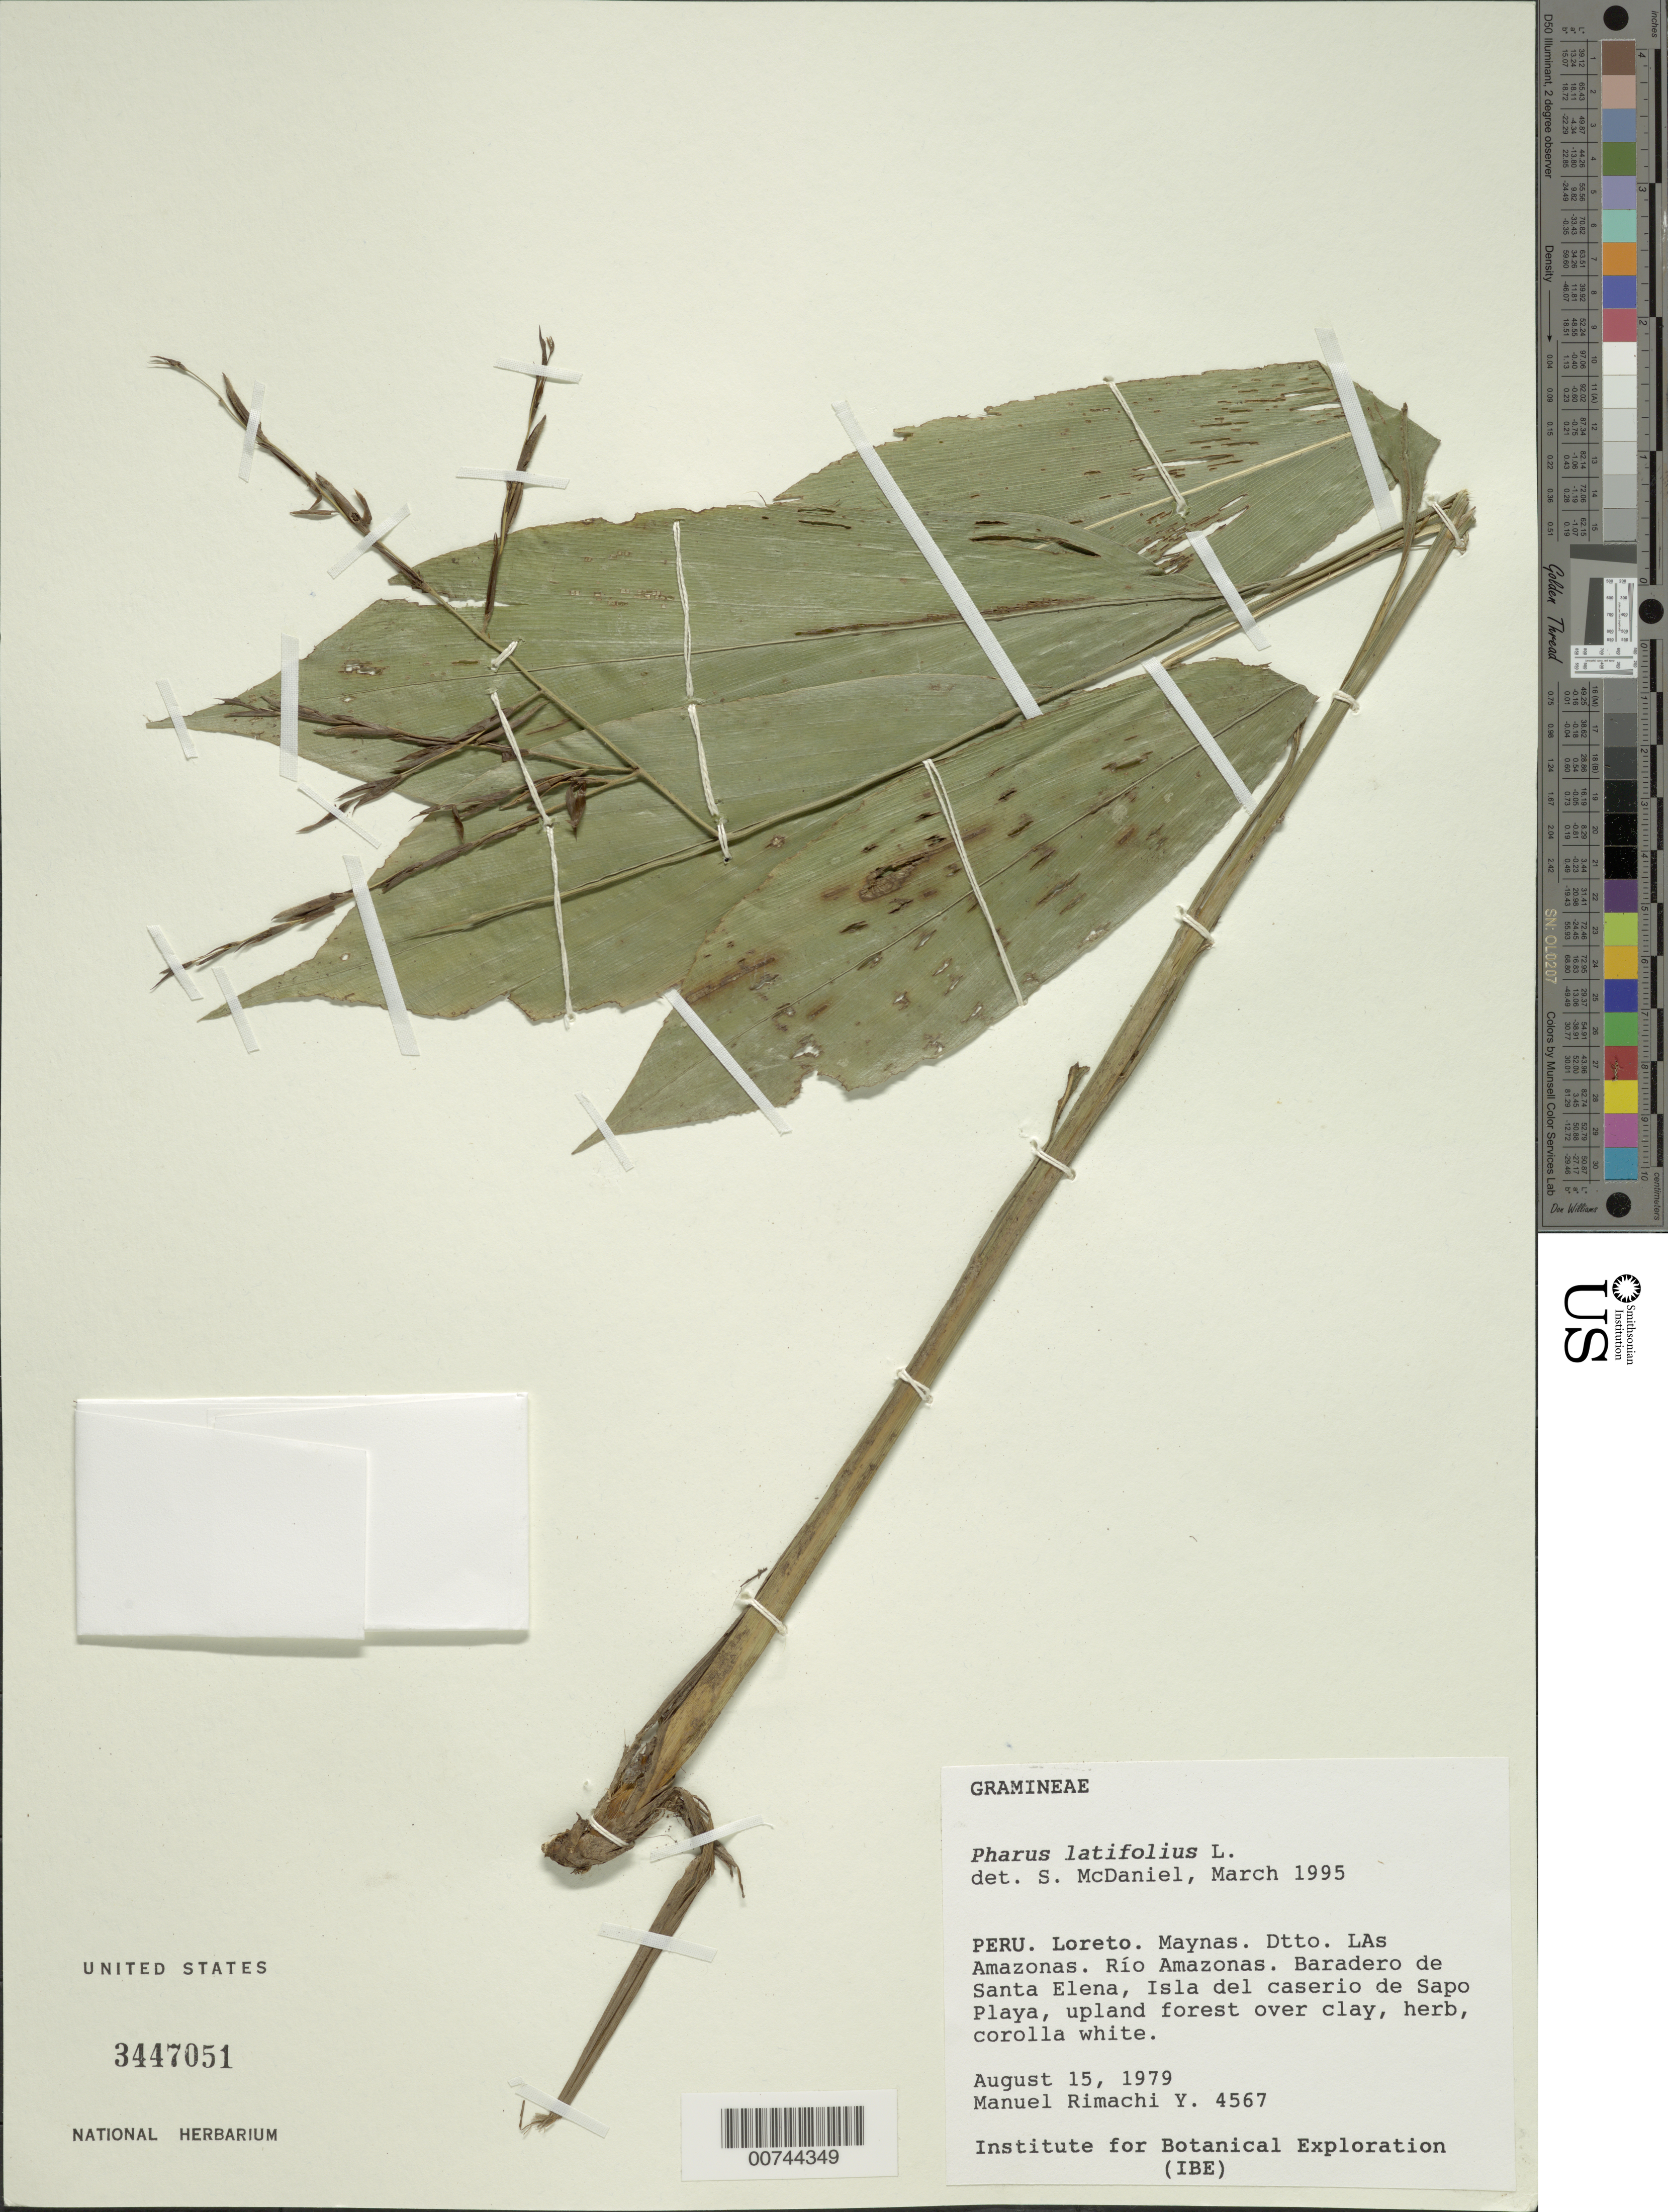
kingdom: Plantae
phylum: Tracheophyta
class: Liliopsida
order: Poales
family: Poaceae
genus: Pharus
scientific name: Pharus latifolius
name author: L.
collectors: M. Rimachi Y.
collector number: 4567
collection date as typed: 15 Aug 1979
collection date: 1979-08-15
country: Peru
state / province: Loreto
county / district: Alto Amazonas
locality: Rio Amazonas, Baradero de Santa Elena, Isla del Caserio de Sapo Playa.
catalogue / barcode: US 3447051